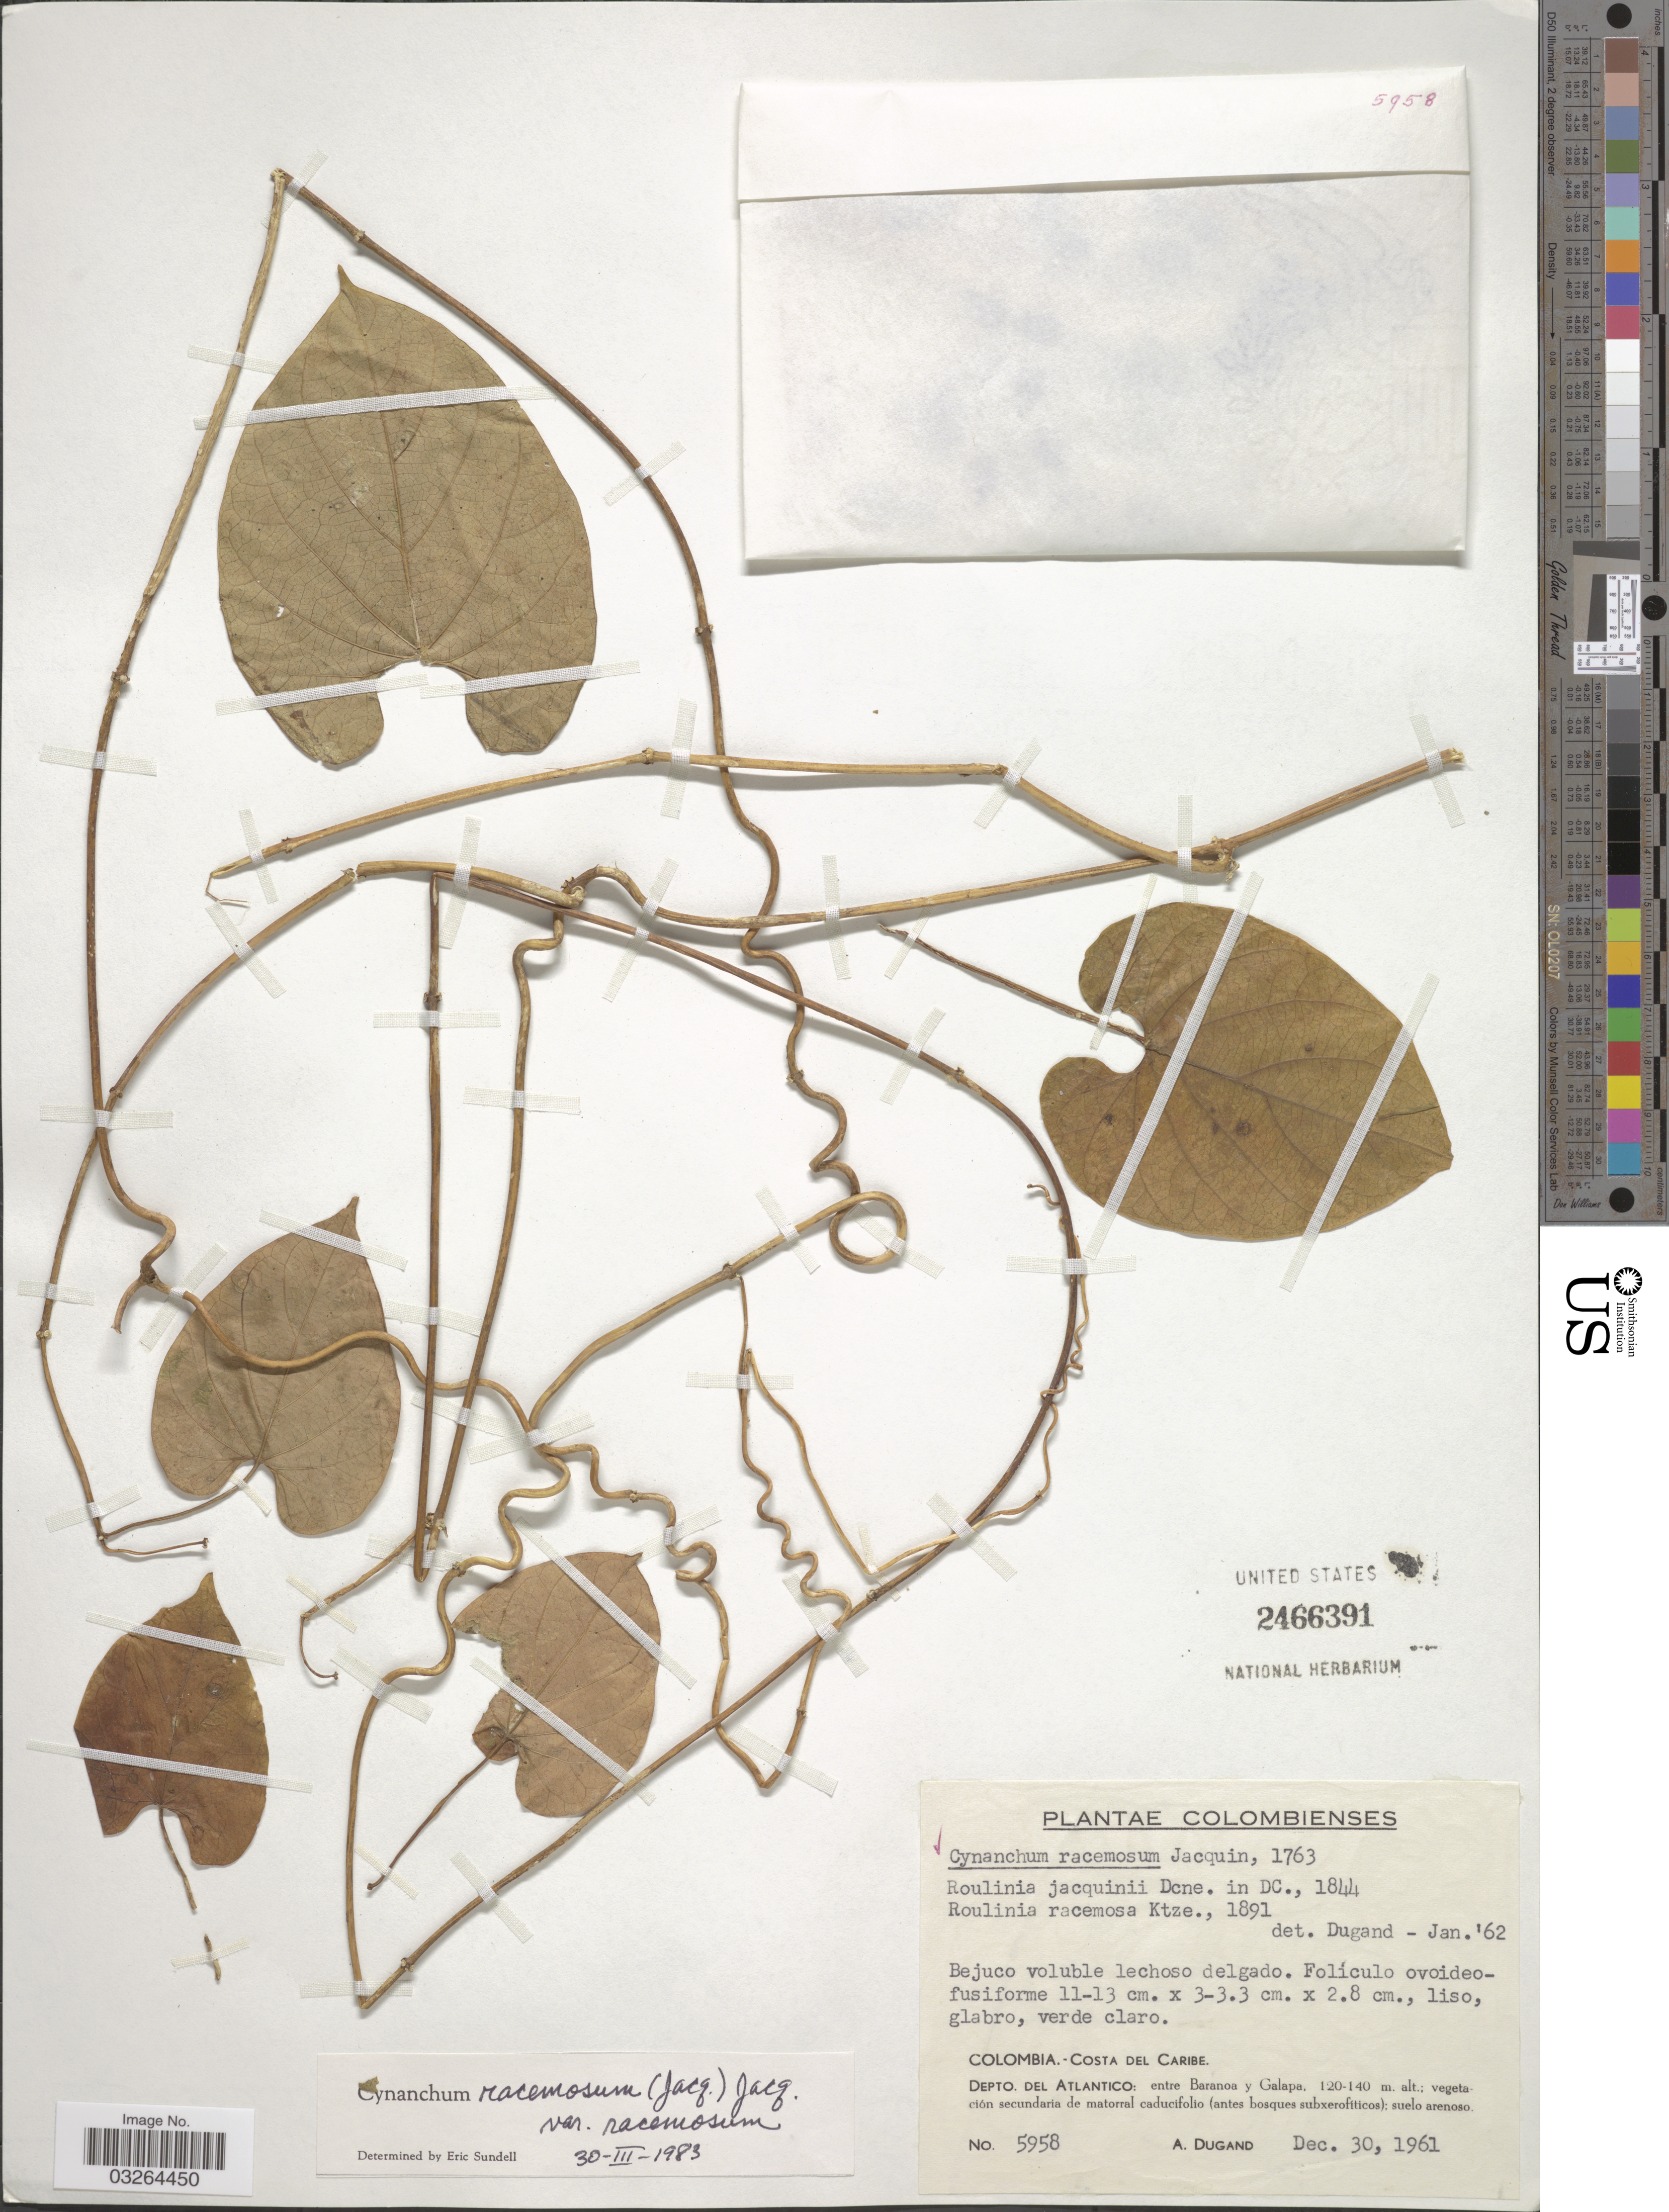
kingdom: Plantae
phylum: Tracheophyta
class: Magnoliopsida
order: Gentianales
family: Apocynaceae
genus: Cynanchum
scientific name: Cynanchum racemosum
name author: (Jacq.) Jacq.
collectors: A. Dugand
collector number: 5958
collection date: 1961-12-30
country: Colombia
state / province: Atlántico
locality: Costa del Caribe. Depto. del Atlantico: entre Baranoa y Galapa.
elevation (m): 120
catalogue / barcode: US 2466391